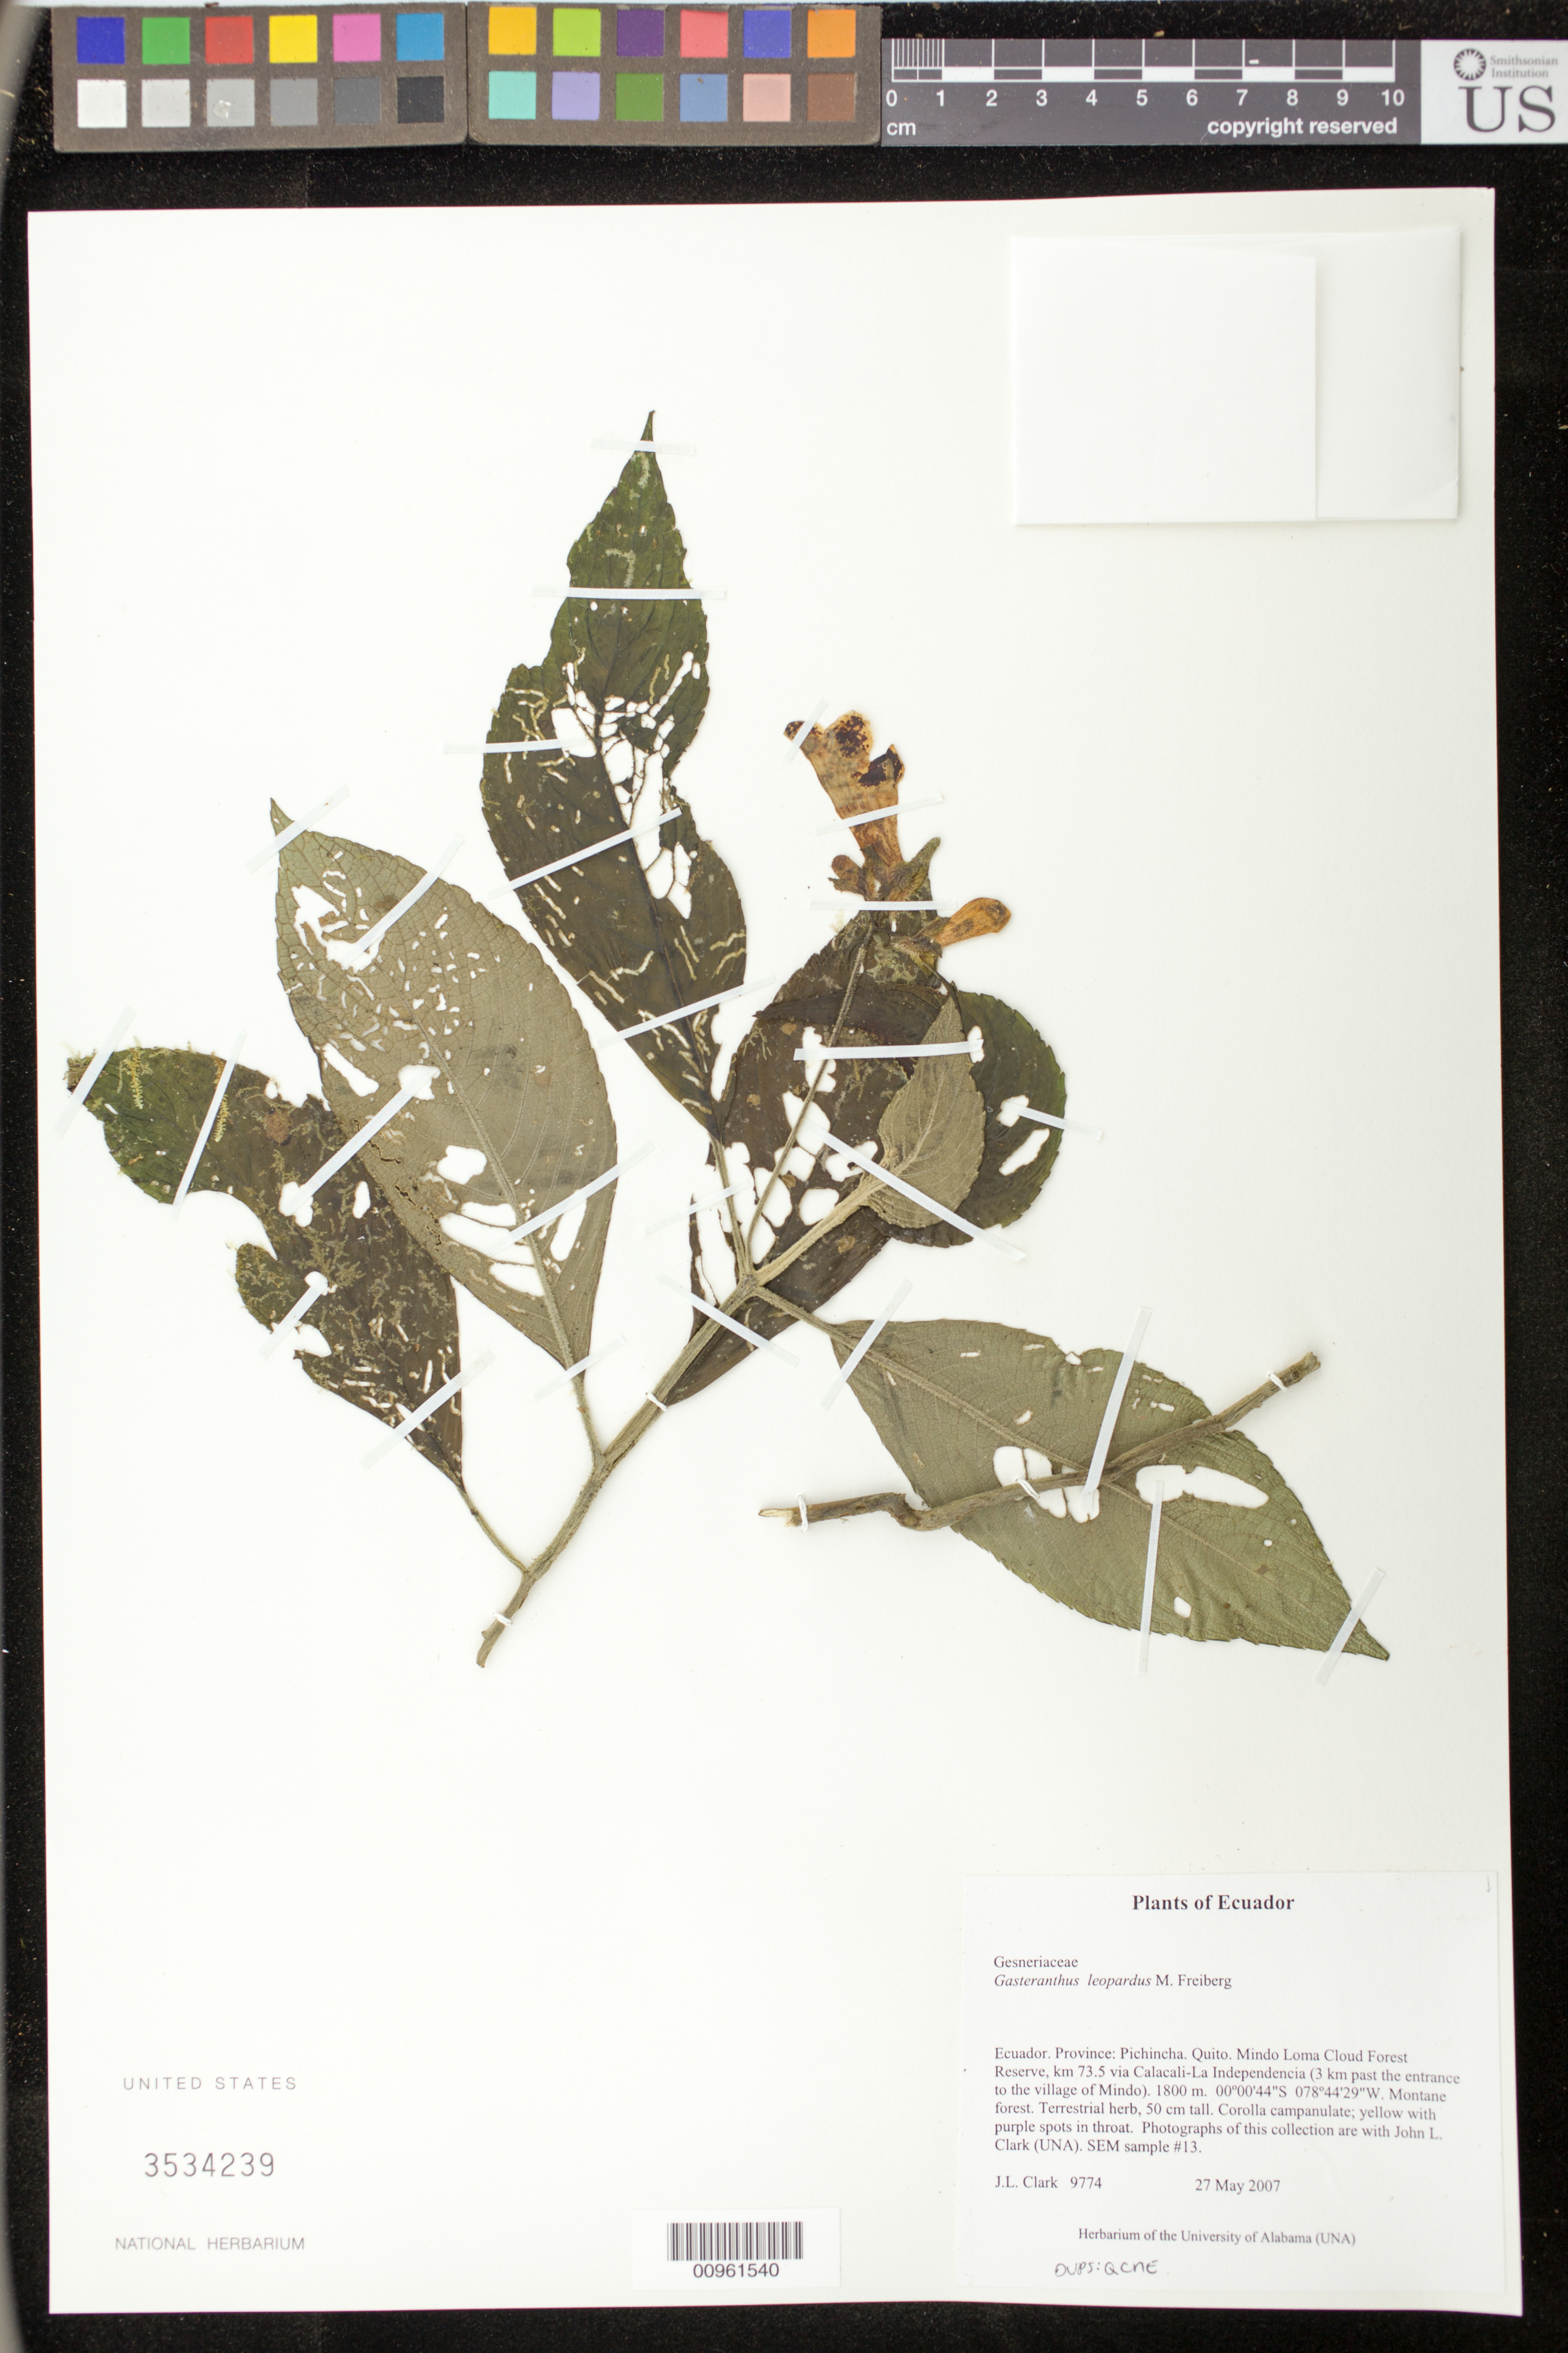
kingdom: Plantae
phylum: Tracheophyta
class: Magnoliopsida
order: Lamiales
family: Gesneriaceae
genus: Gasteranthus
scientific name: Gasteranthus leopardus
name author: M. Freiberg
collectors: J. L. Clark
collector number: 9774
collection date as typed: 27 May 2007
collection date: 2007-05-27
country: Ecuador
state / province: Pichincha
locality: Quito. Mindo Loma Cloud Forest Reserve, km 73.5 via Calacali-La Independencia (3 km past the entrance to the village of Mindo)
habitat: Montane forest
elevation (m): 1800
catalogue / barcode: US 3534239